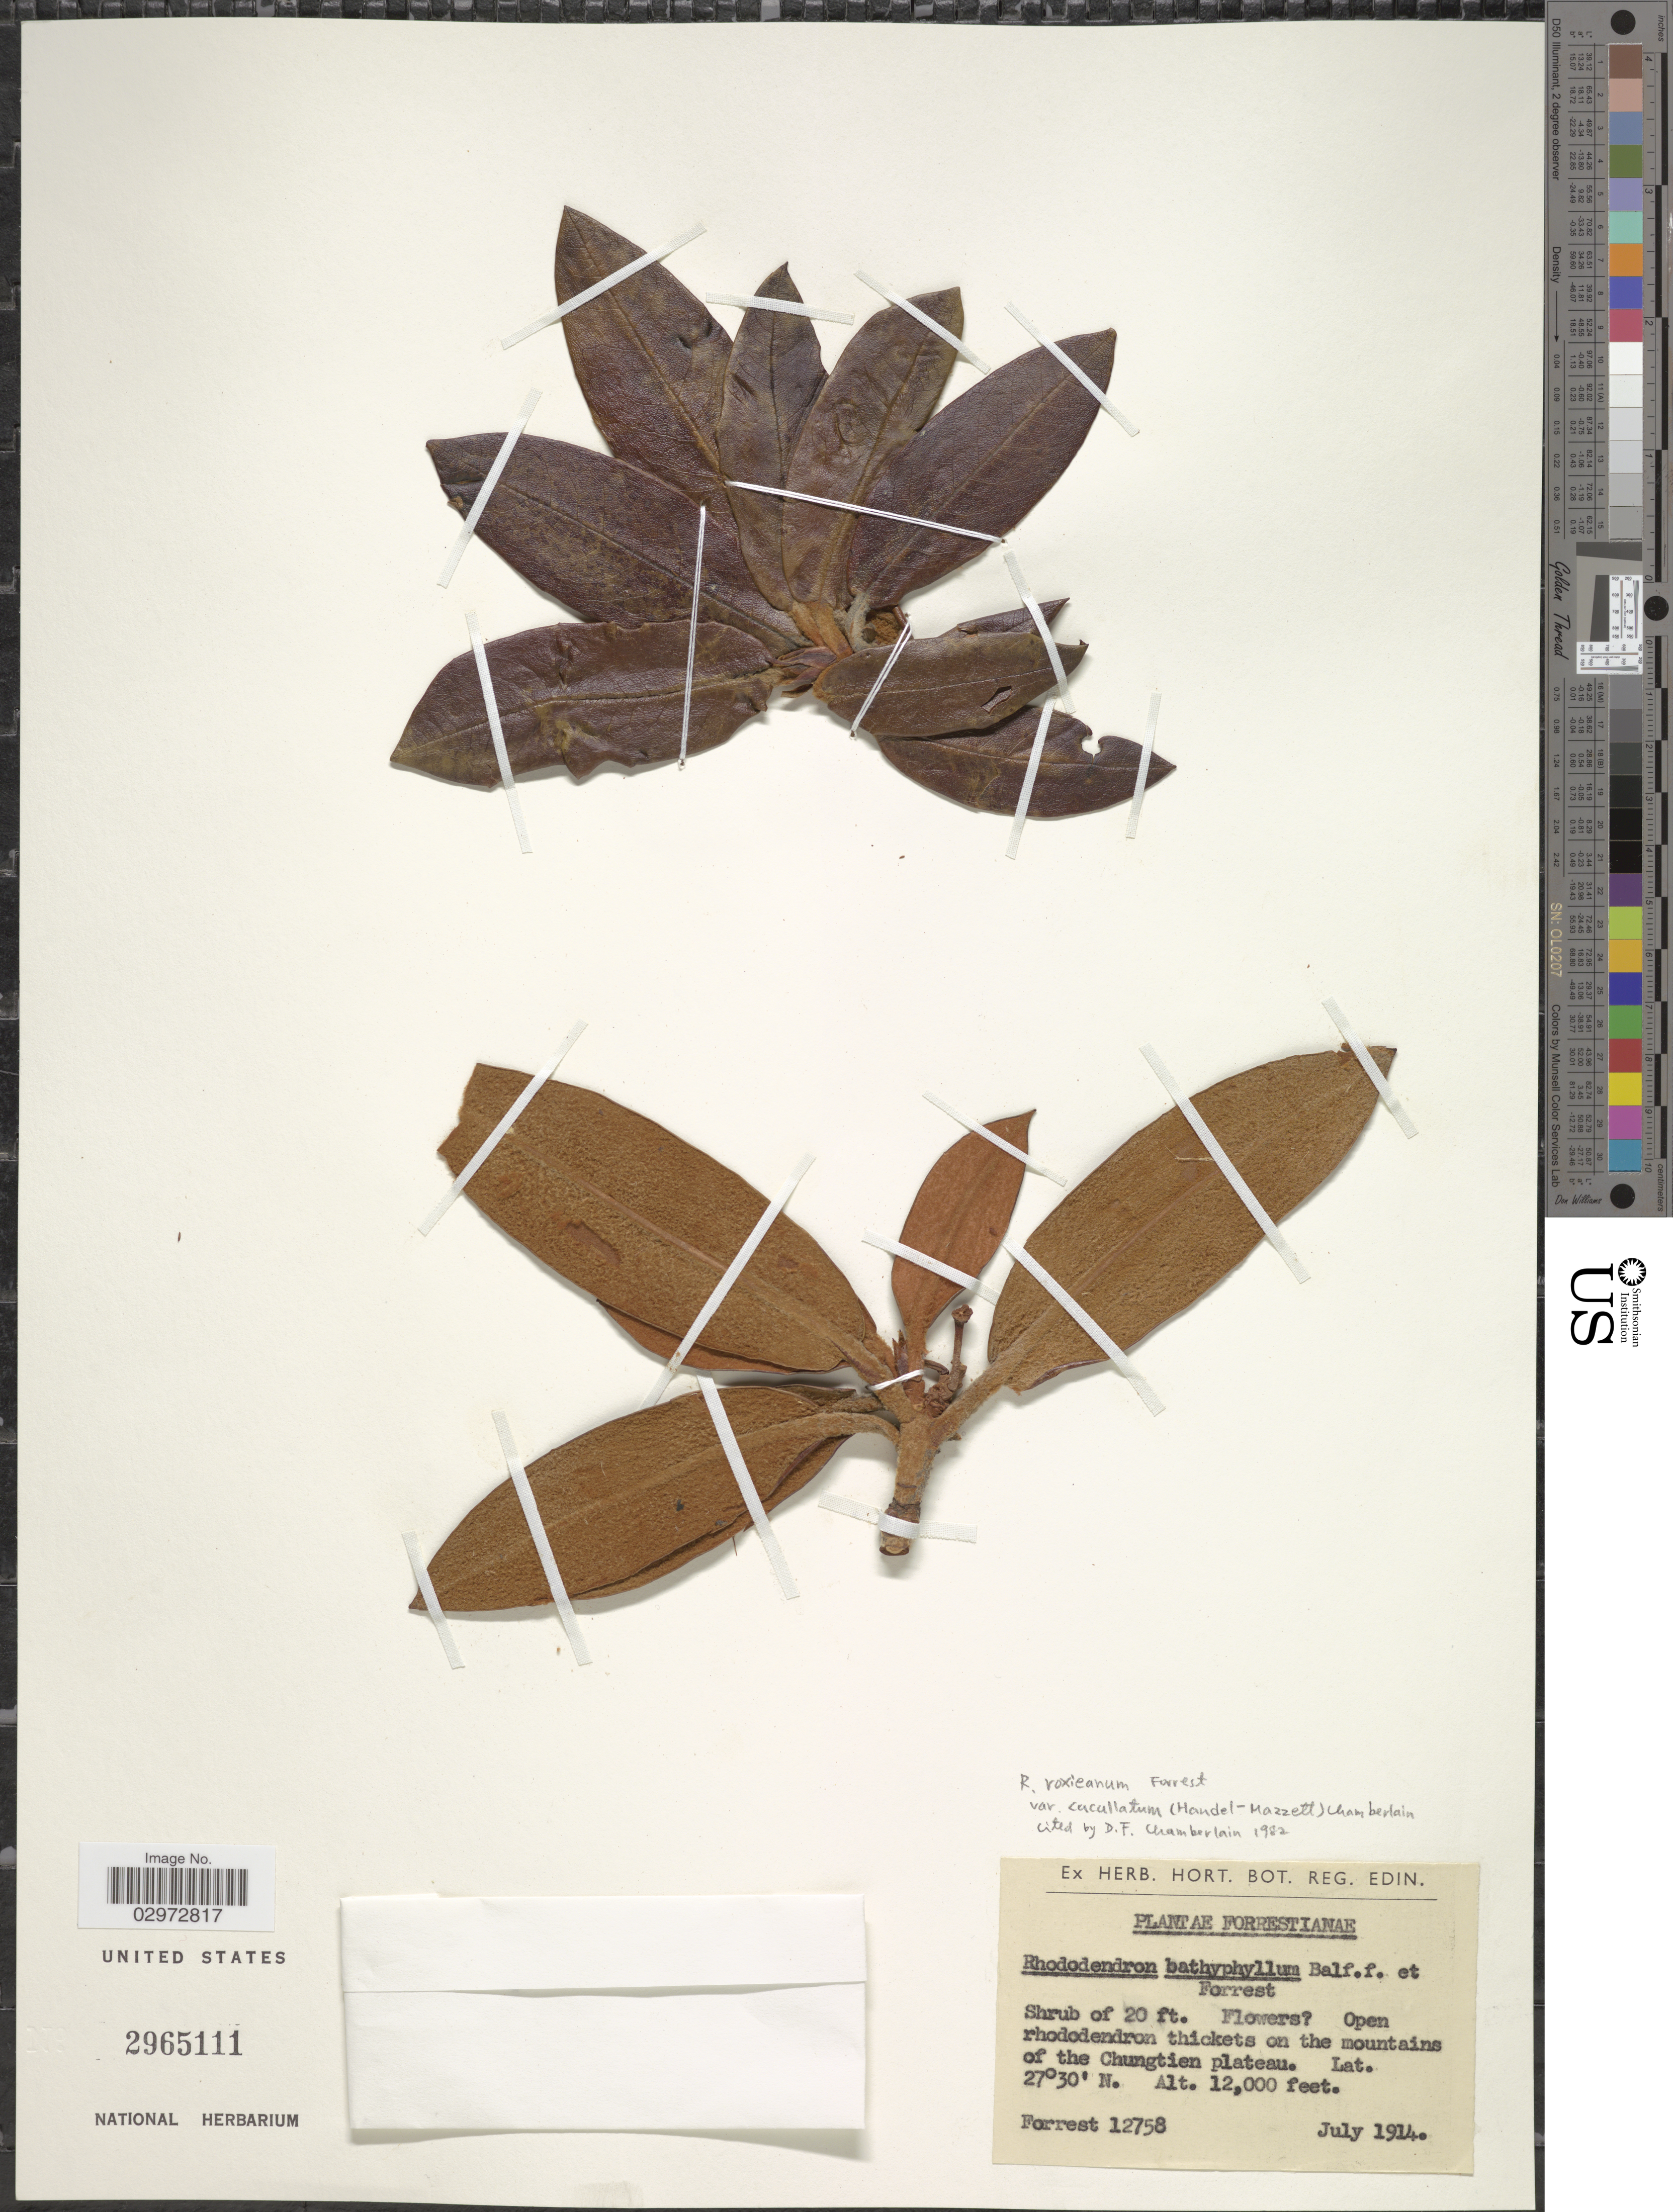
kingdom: Plantae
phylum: Tracheophyta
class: Magnoliopsida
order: Ericales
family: Ericaceae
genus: Rhododendron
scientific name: Rhododendron roxieanum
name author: Forrest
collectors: -. Forrest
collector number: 12758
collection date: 1914-07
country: China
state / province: Yunnan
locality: Open rhododendron thickets on the mountains of the Chungtien plateau.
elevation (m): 3658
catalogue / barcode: US 2965111